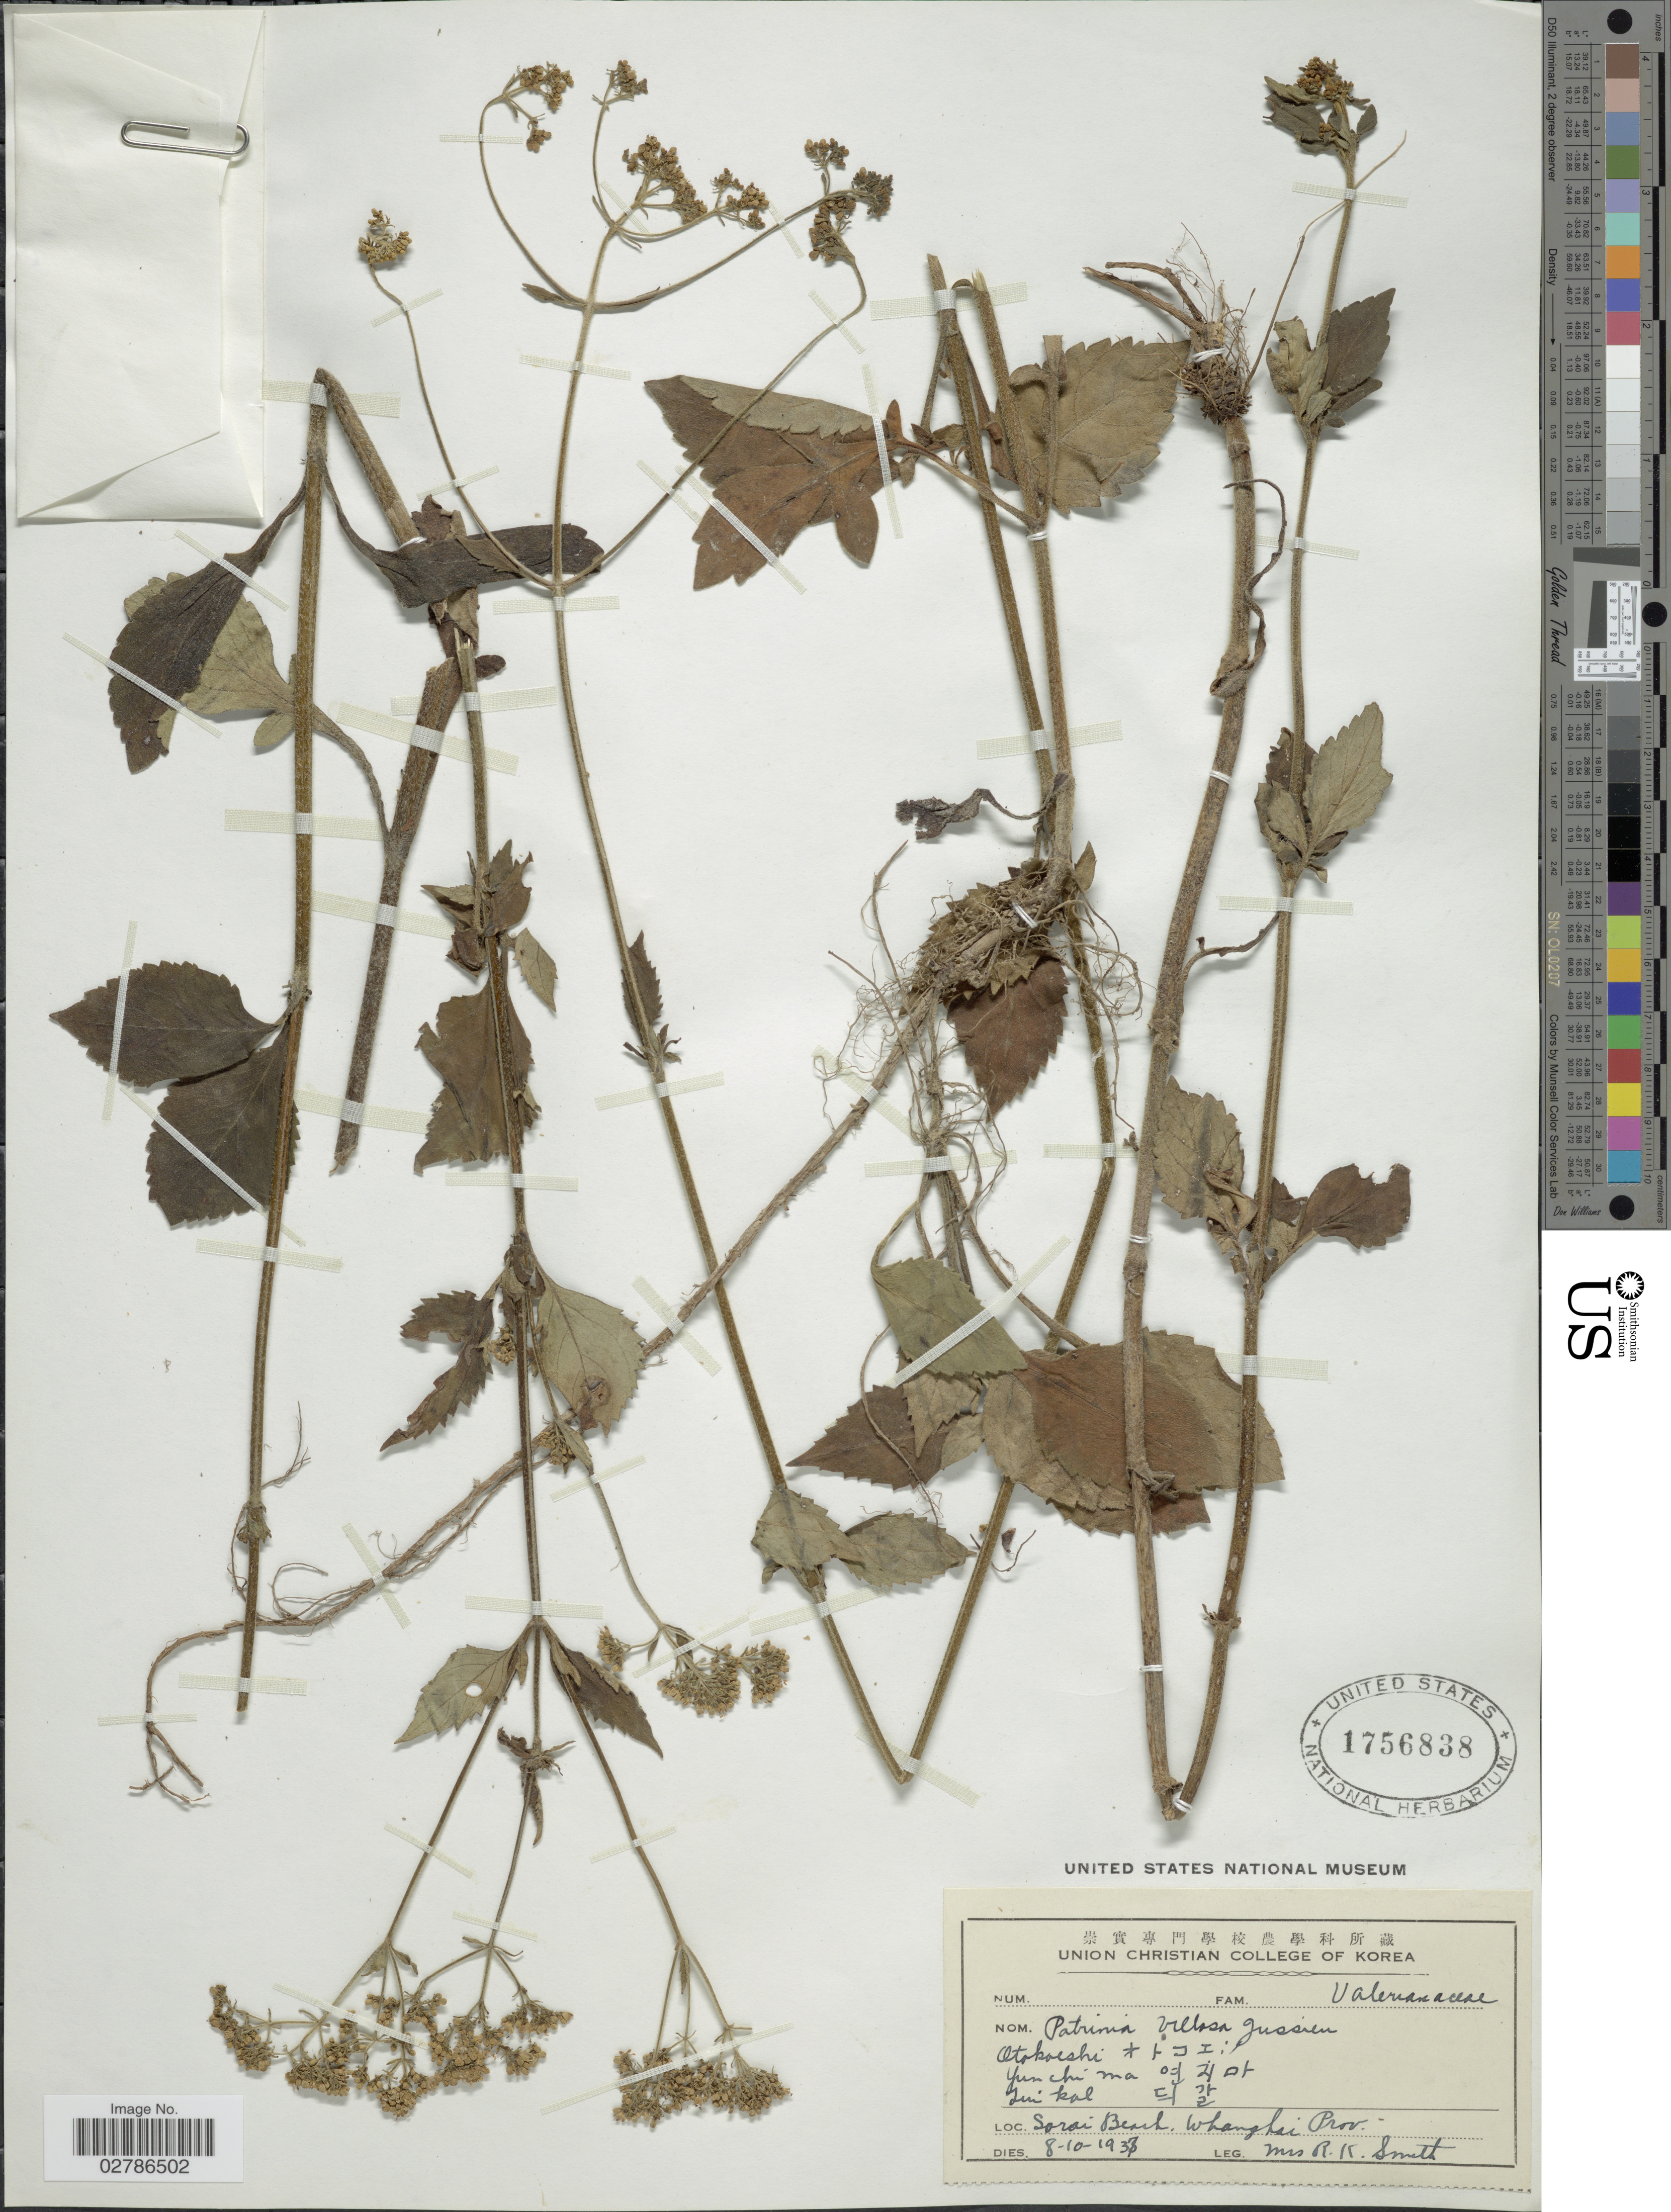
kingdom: Plantae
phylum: Tracheophyta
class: Magnoliopsida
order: Dipsacales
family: Caprifoliaceae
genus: Patrinia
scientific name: Patrinia villosa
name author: (Thunb.) Dufr.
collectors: R. Smith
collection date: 1937-10-08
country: North Korea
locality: Otokoeshi X, Yun Chi Ma X, Tui kal X, Sorai Beach, Whanghai Prov.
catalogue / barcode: US 1756838